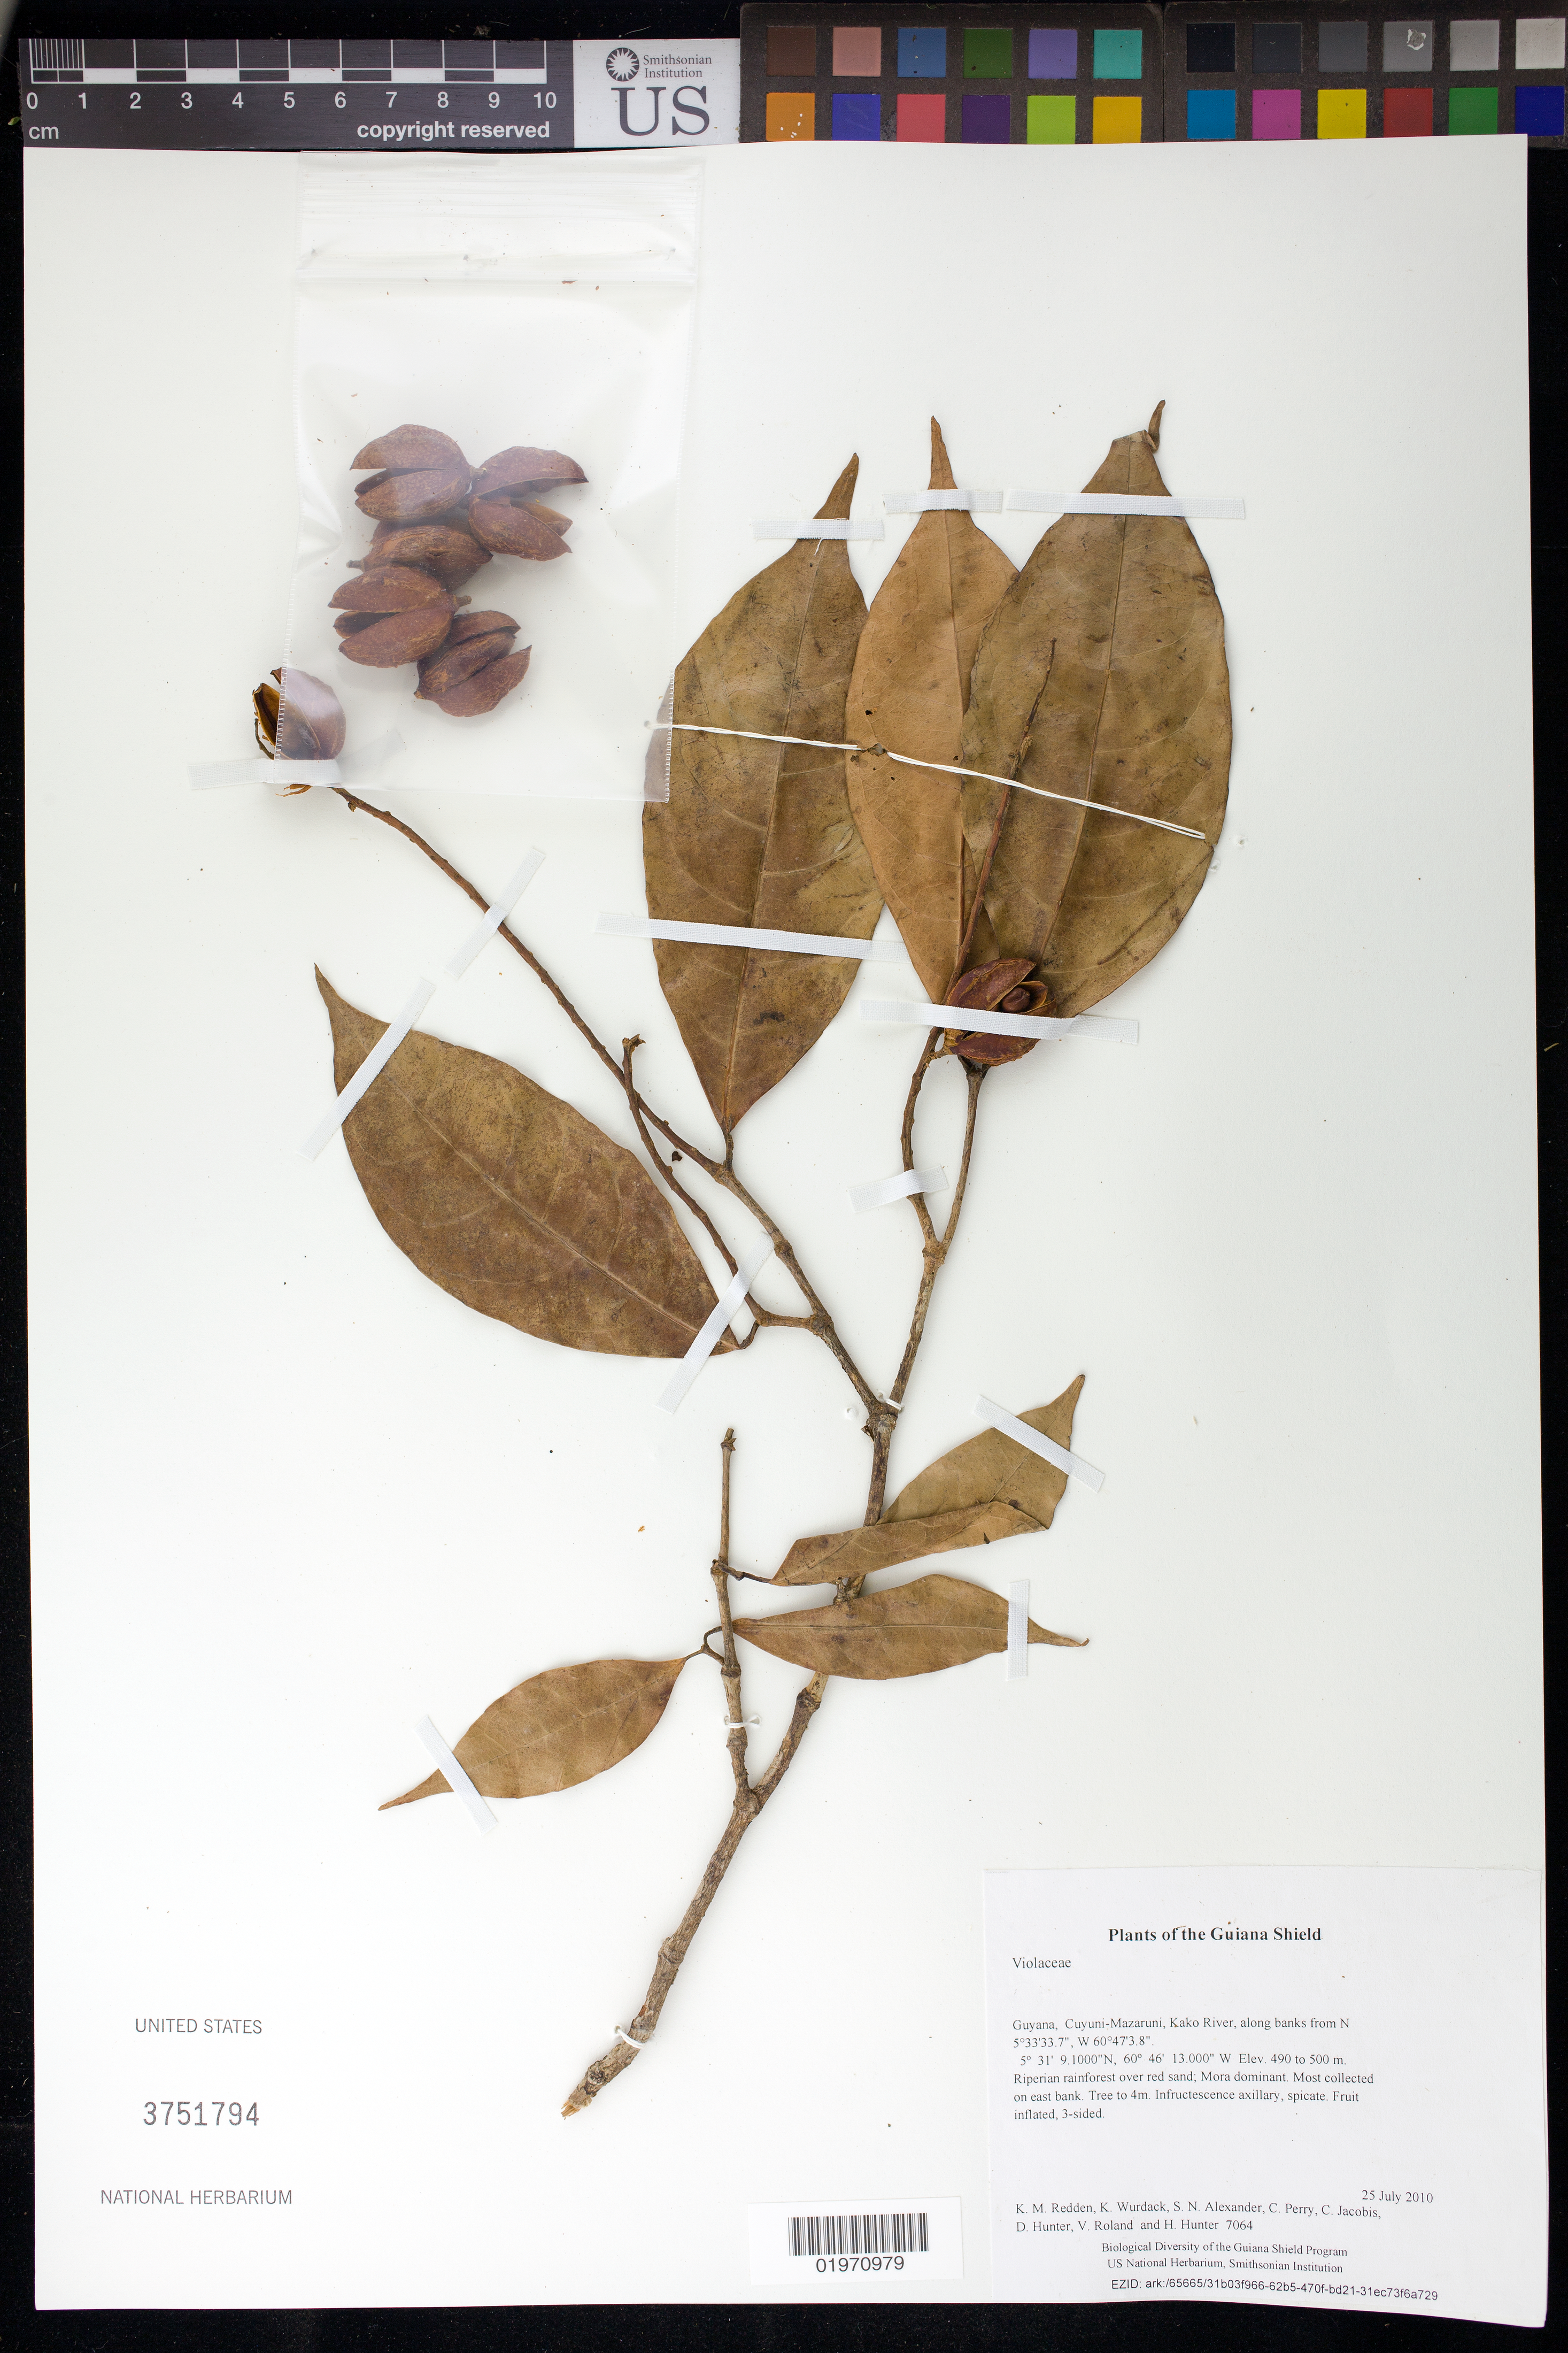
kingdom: Plantae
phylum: Tracheophyta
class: Magnoliopsida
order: Malpighiales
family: Violaceae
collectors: K. M. Redden, K. Wurdack, S. N. Alexander, C. Perry, C. Jacobis, D. Hunter, V. Roland & H. Hunter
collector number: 7064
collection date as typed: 25 July 2010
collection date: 2010-07-25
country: Guyana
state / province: Cuyuni-Mazaruni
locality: Kako River, along banks from N 5°33'33.7", W 60°47'3.8"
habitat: Riperian rainforest over red sand; Mora dominant. Most collected on east bank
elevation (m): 490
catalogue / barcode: US 3751794